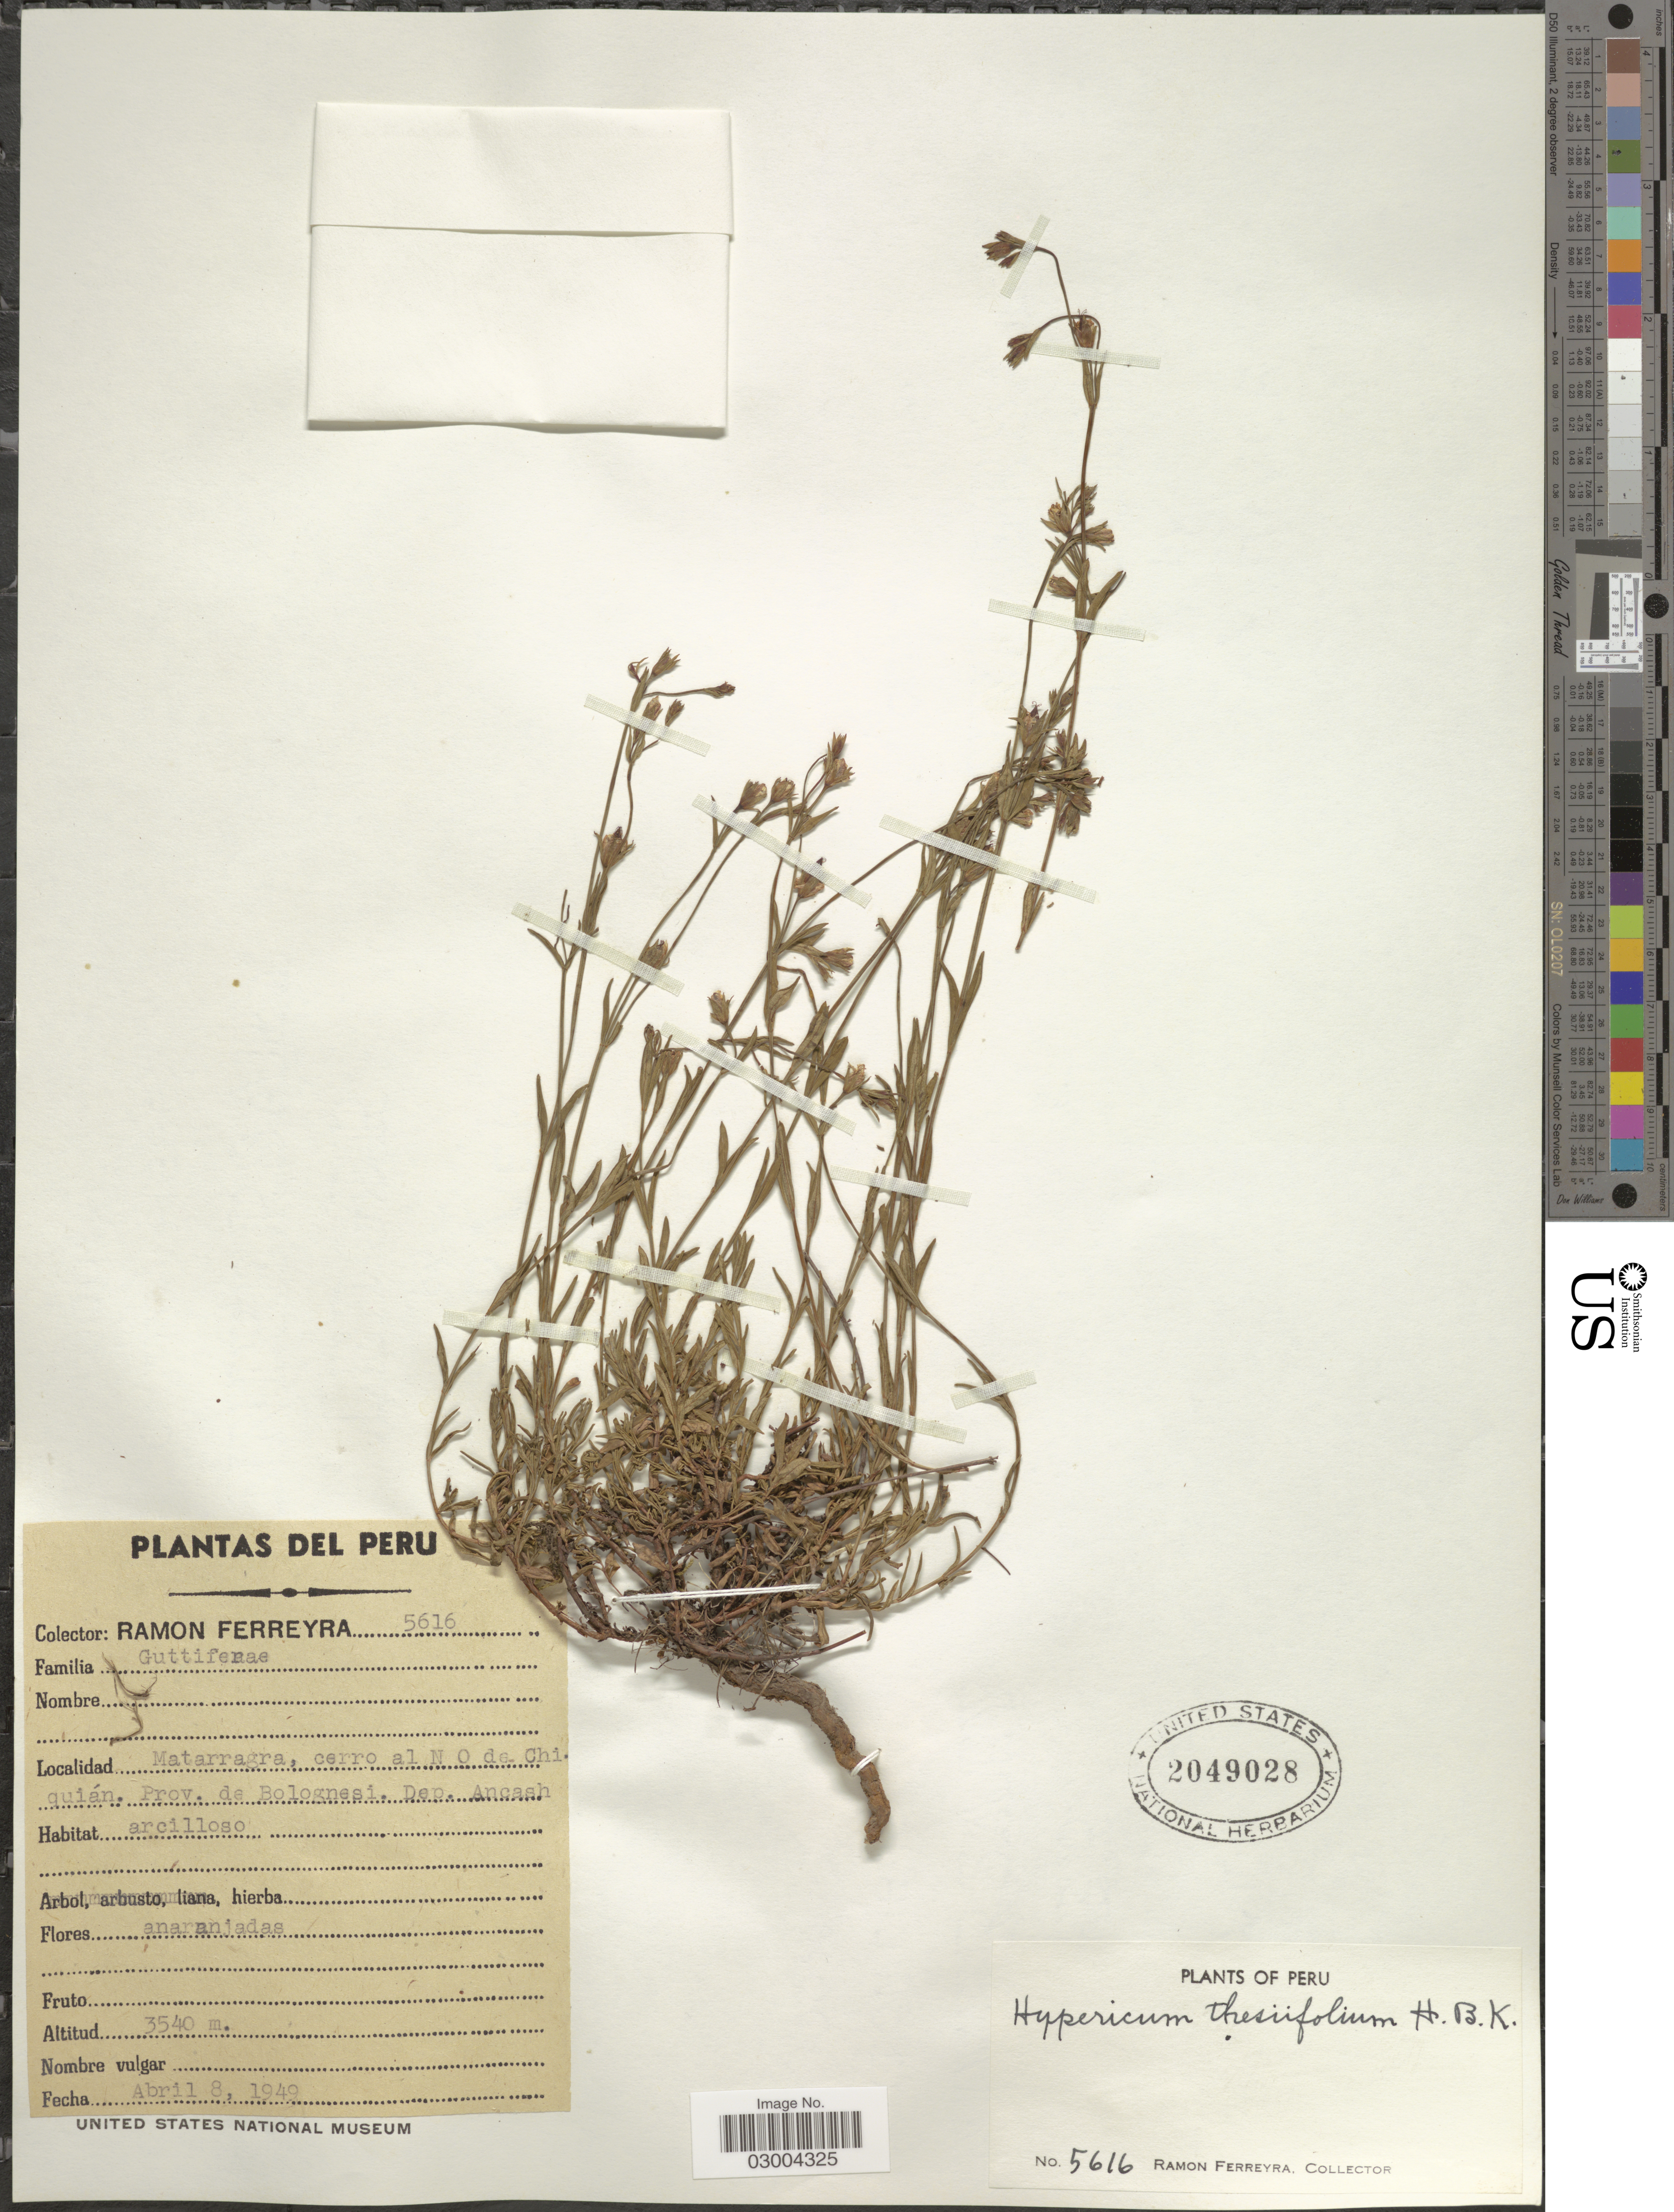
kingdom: Plantae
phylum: Tracheophyta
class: Magnoliopsida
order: Malpighiales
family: Hypericaceae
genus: Hypericum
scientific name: Hypericum thesiifolium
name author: Kunth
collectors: R. A. Ferreyra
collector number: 5616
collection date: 1949-04-08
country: Peru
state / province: Ancash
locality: Matarragra, cerro al N O de Chiquián. Prov. de Bolognesi. Dep. Ancash.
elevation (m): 3540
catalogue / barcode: US 2049028